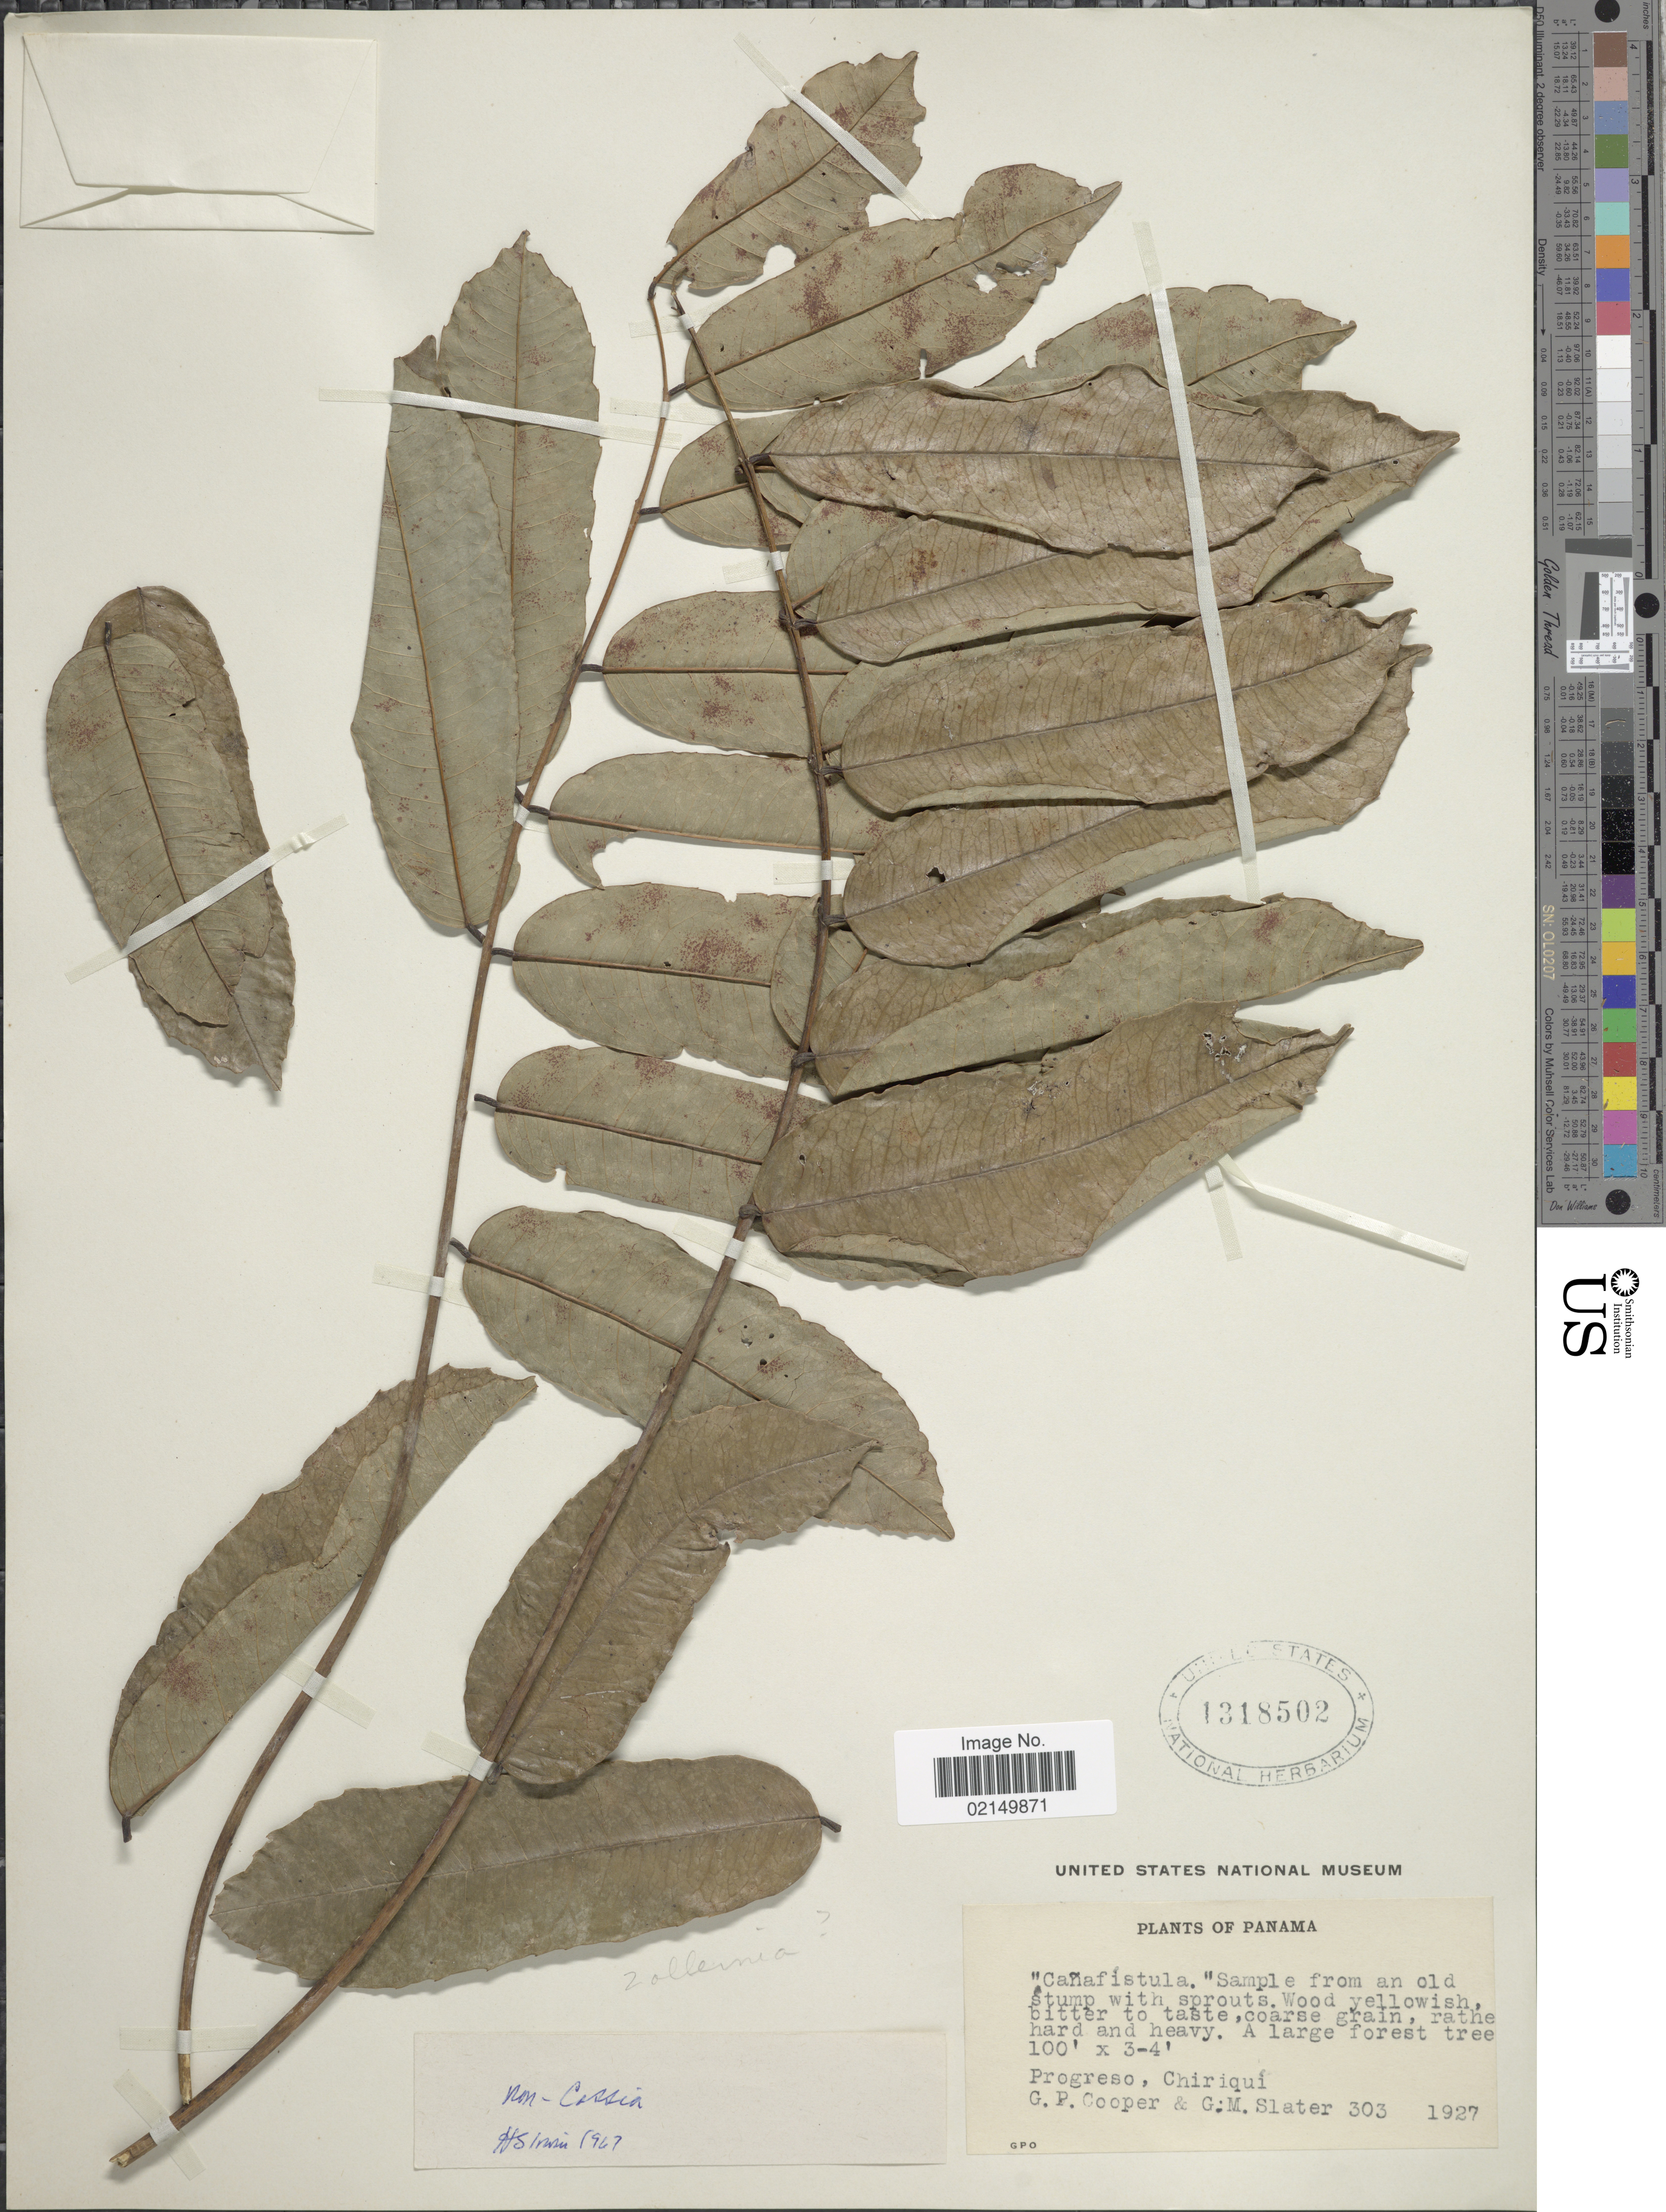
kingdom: Plantae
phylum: Tracheophyta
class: Magnoliopsida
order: Fabales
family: Fabaceae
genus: Vatairea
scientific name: Vatairea lundellii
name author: (Standl.) Killip ex Record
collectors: G. Cooper & G. Slater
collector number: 303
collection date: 1927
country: Panama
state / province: Chiriqui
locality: Progreso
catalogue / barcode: US 1318502